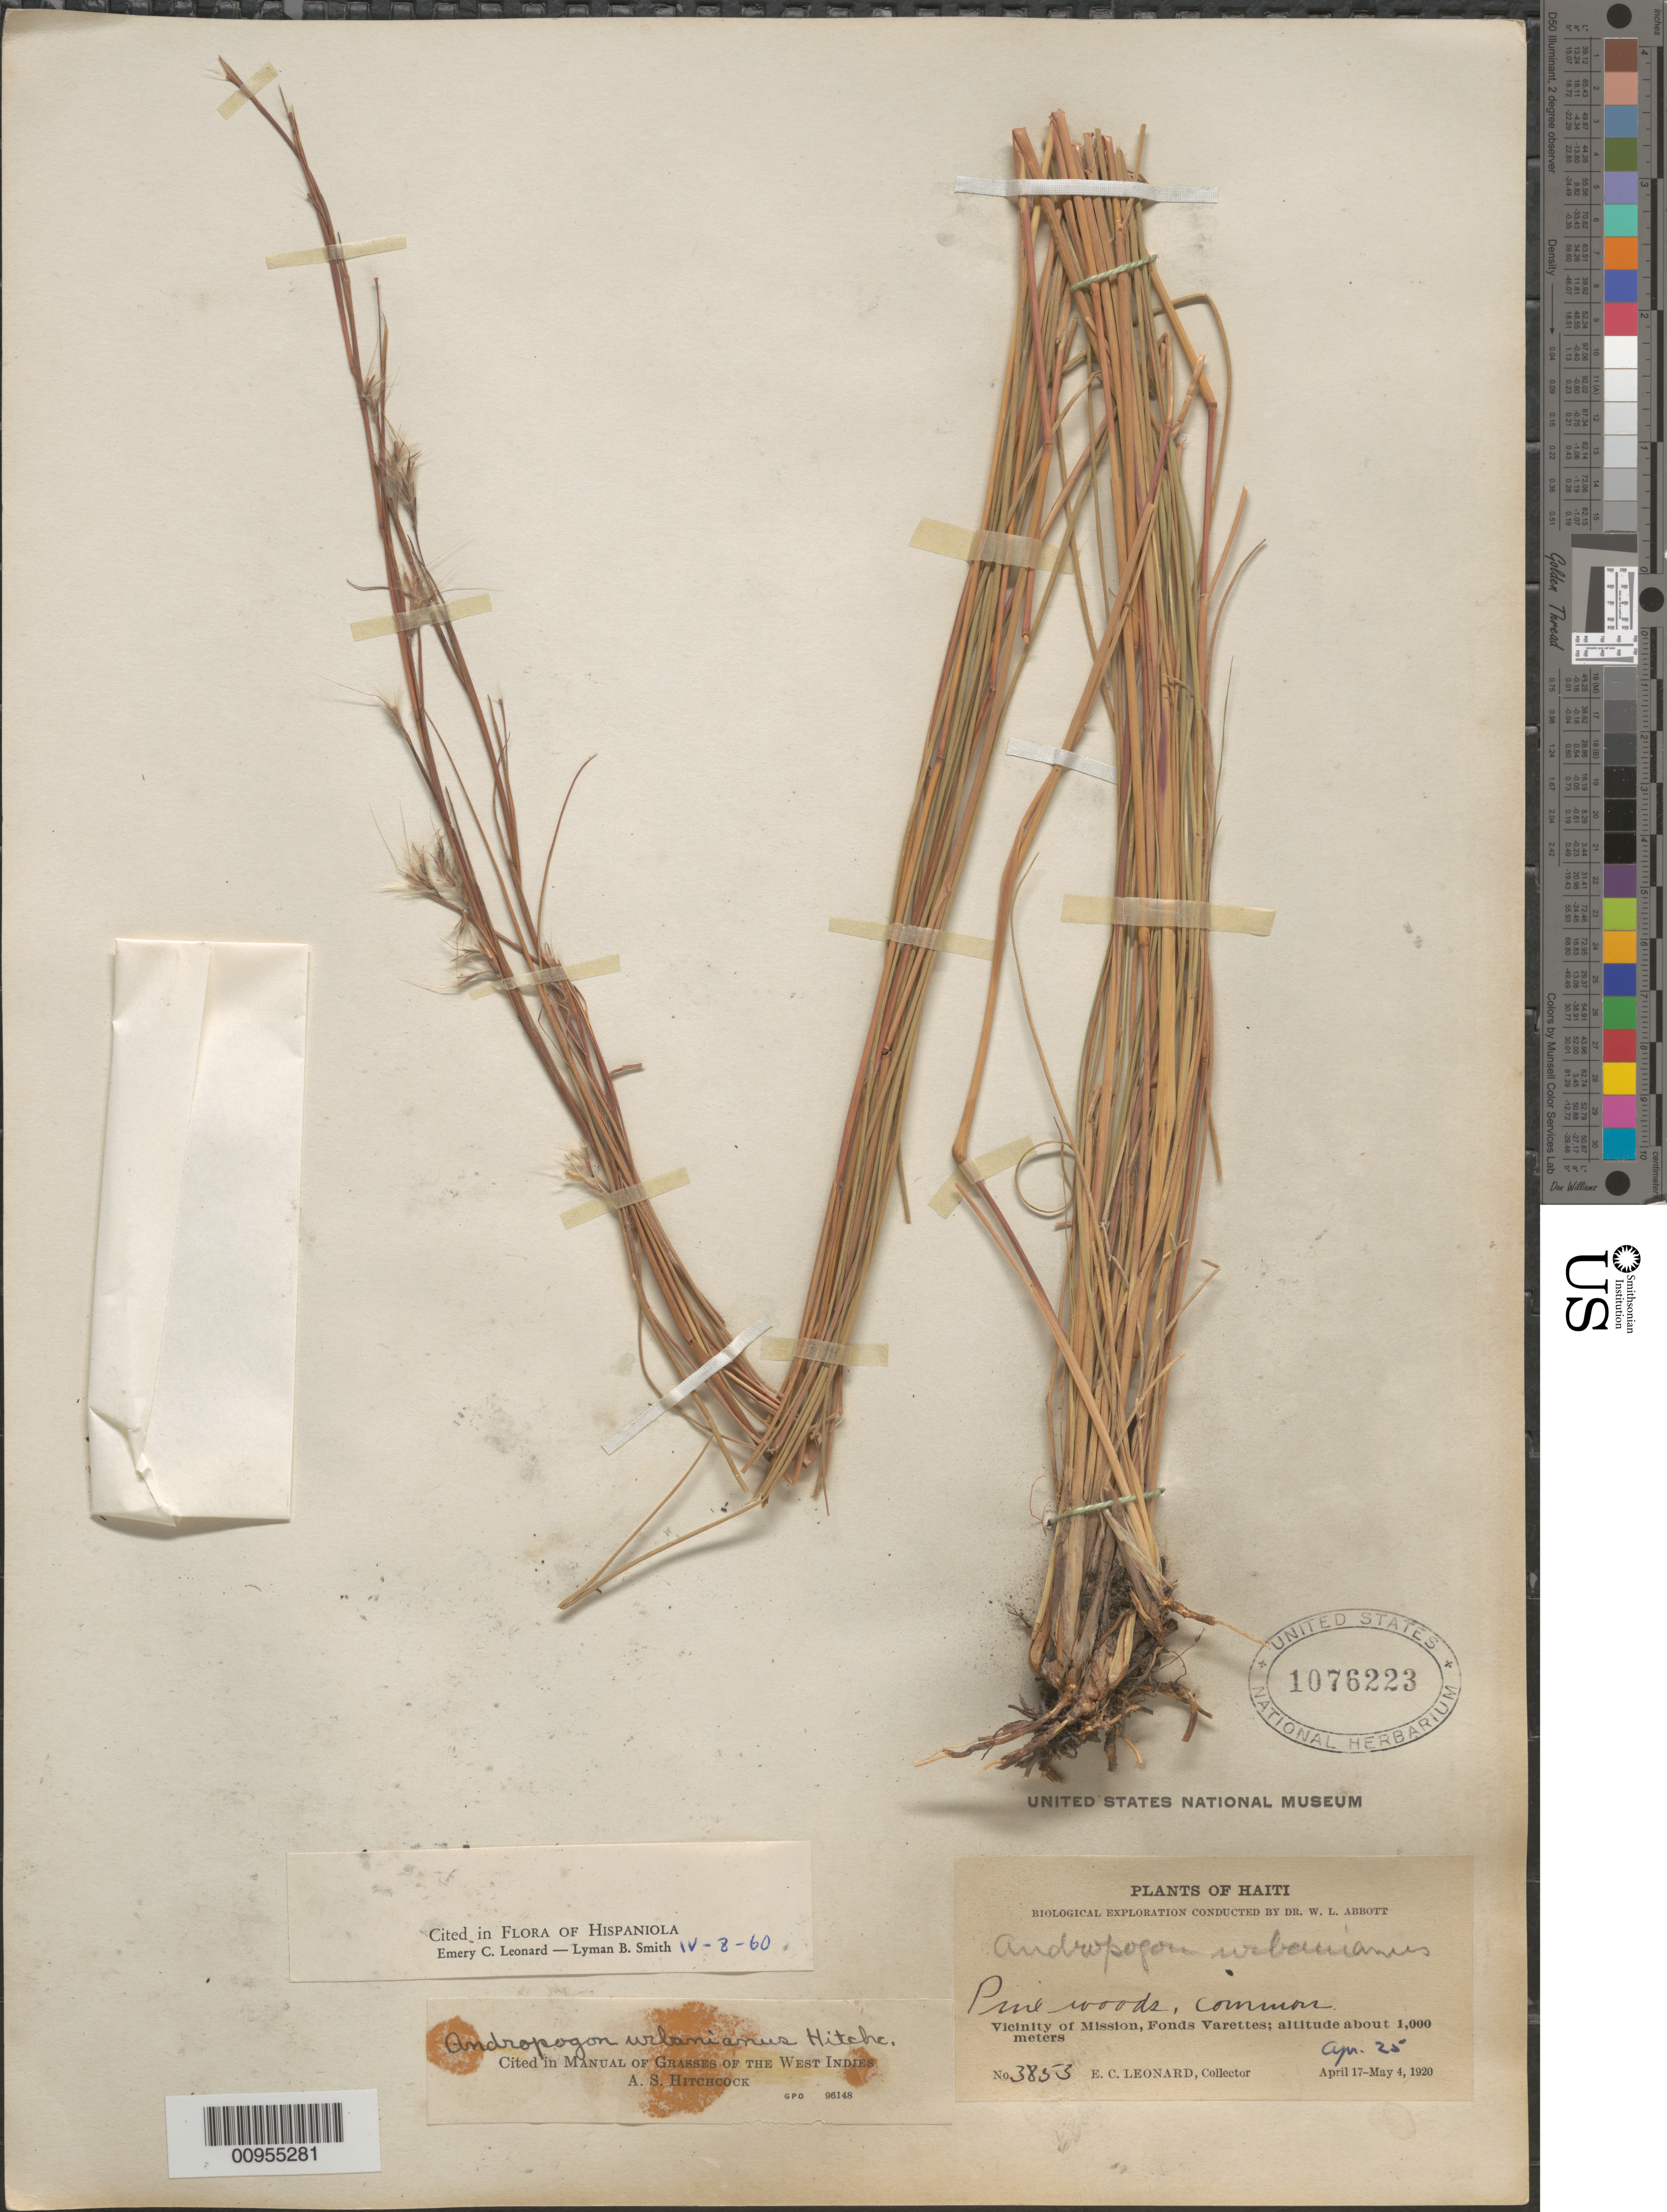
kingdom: Plantae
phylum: Tracheophyta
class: Liliopsida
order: Poales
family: Poaceae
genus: Andropogon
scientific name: Andropogon urbanianus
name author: Hitchc.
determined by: Leonard, E. S.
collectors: E. C. Leonard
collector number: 3853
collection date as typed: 25 Apr 1920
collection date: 1920-04-25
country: Haiti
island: Hispaniola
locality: vicinity of Mission, Fonds Varettes.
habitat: Pine woods.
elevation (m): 1000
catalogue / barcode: US 1076223